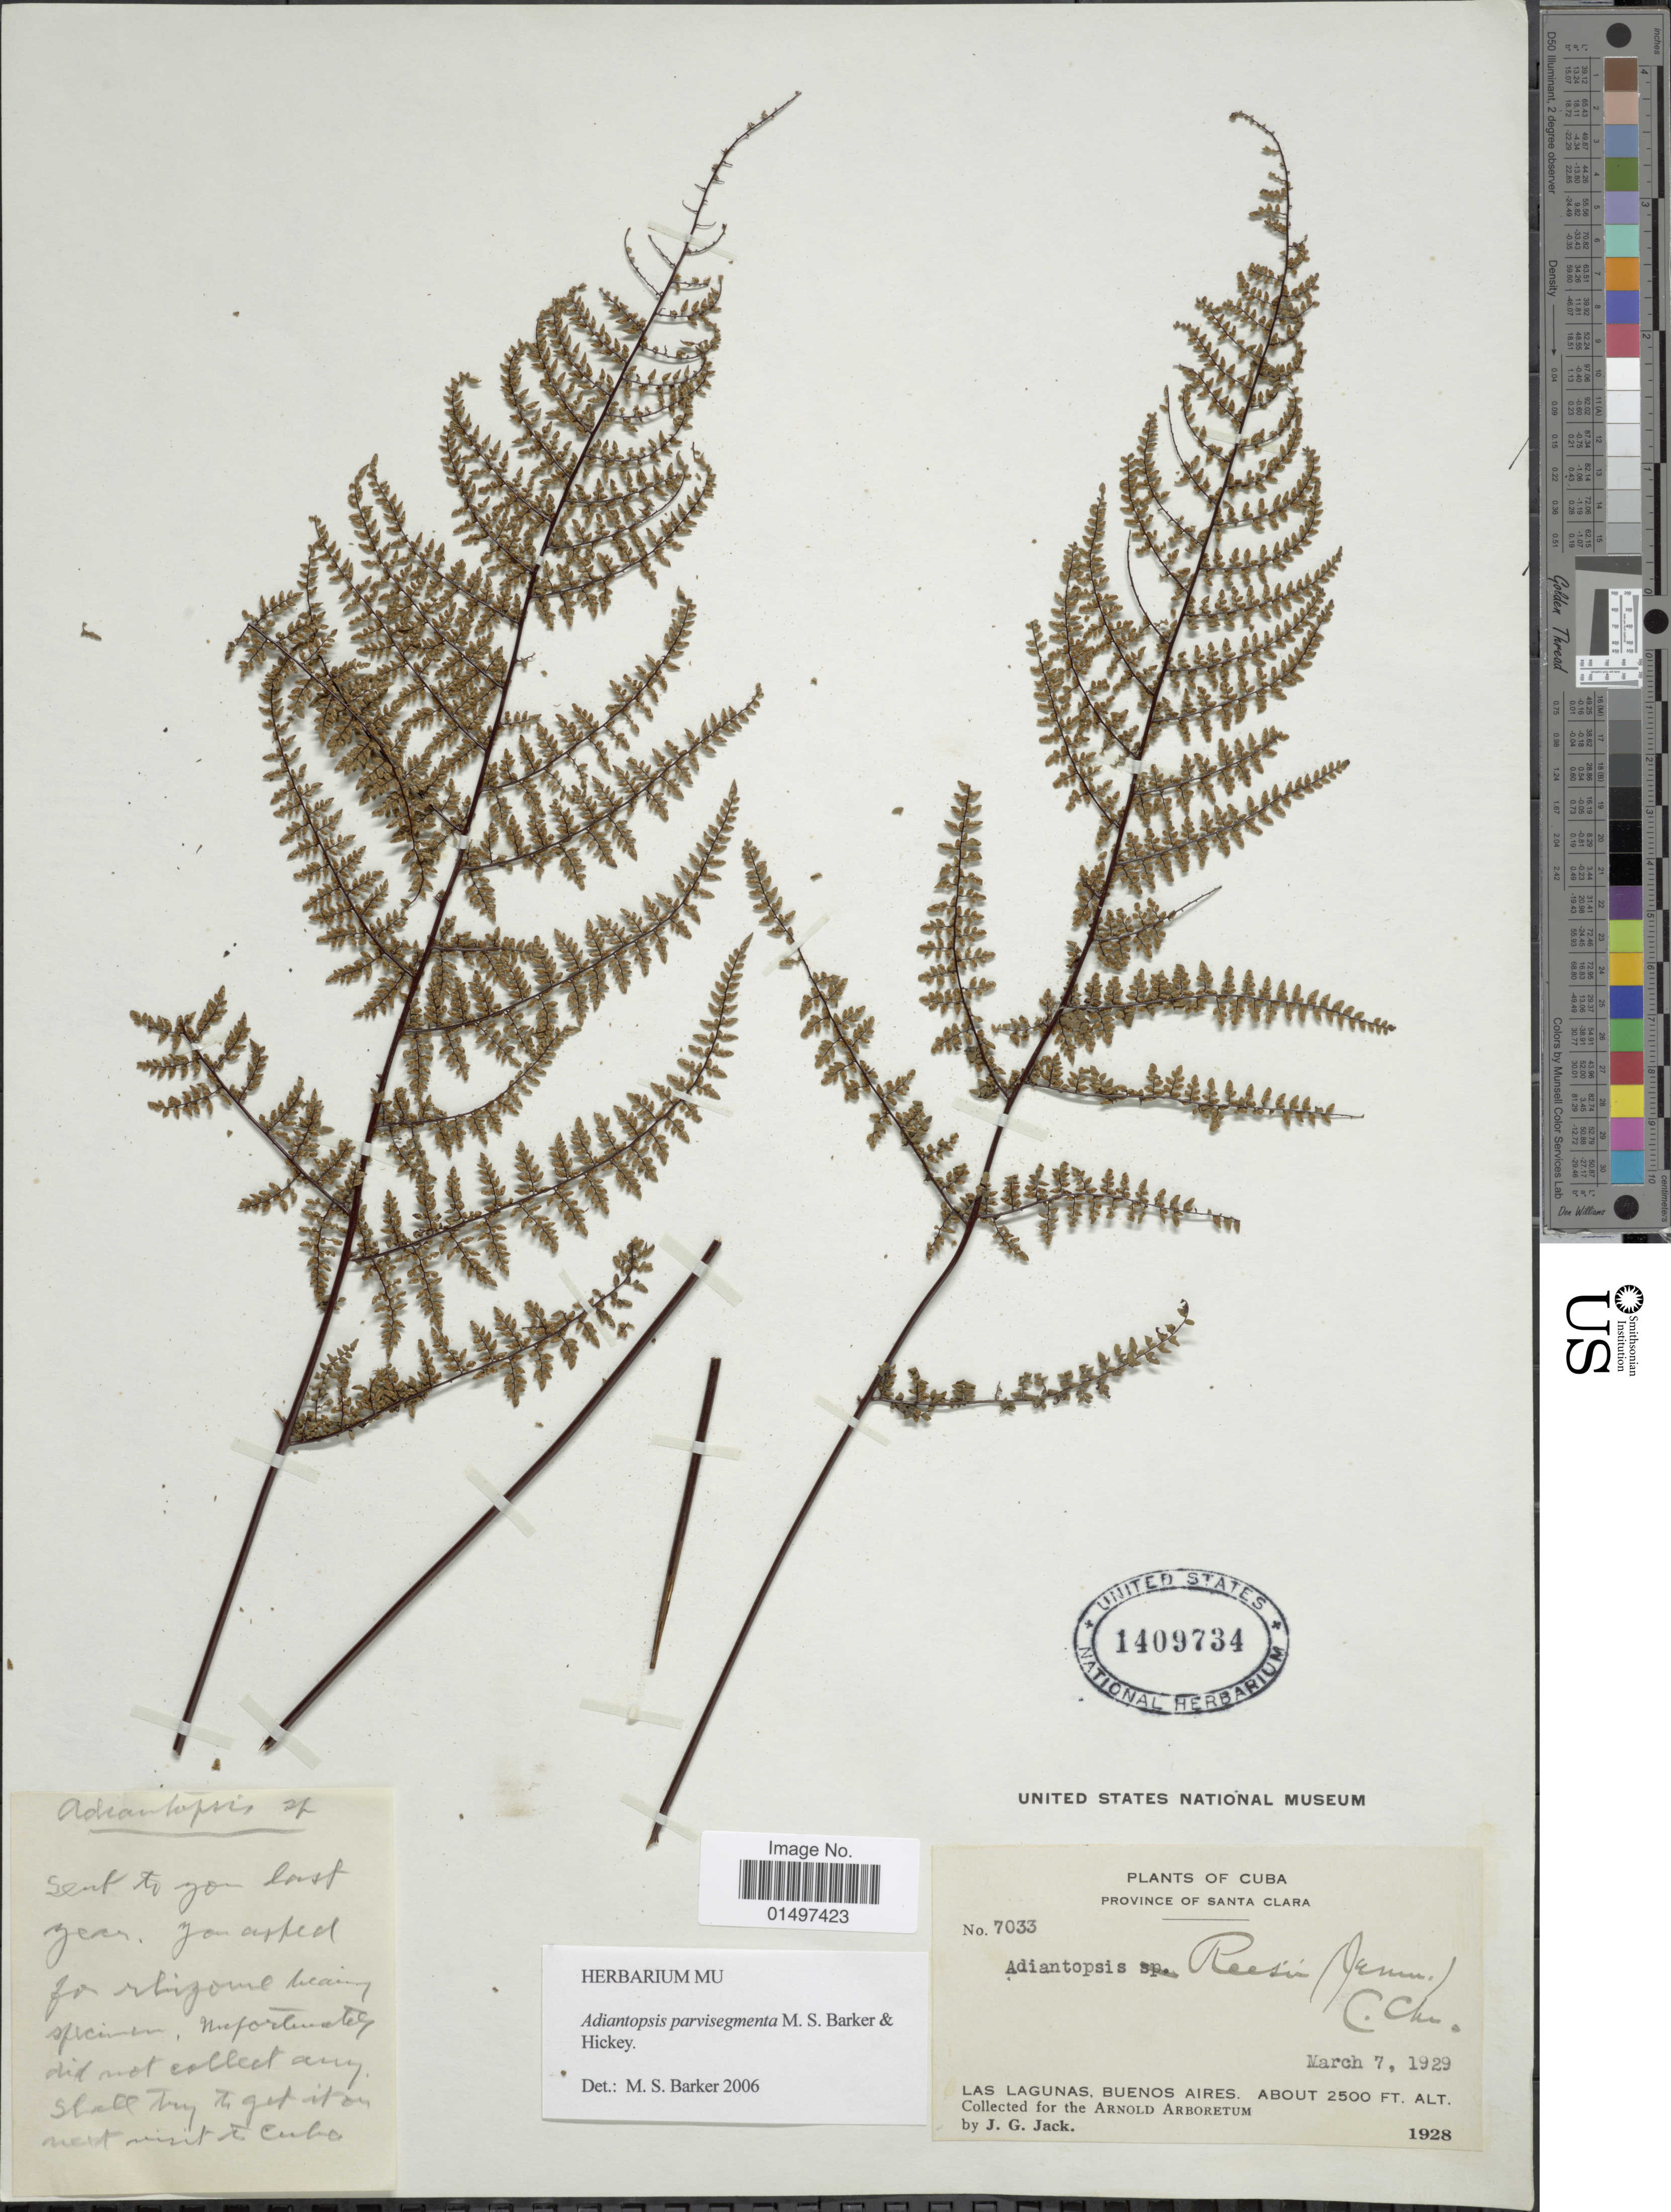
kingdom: Plantae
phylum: Tracheophyta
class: Polypodiopsida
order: Polypodiales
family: Pteridaceae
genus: Adiantopsis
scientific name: Adiantopsis parvisegmenta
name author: M.S. Barker & Hickey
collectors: J. G. Jack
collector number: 7033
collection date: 1929-03-07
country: Cuba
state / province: Las Villas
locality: Province of Santa Clara. Las Lagunas, Buenos Aires.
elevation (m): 762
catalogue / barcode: US 1409734